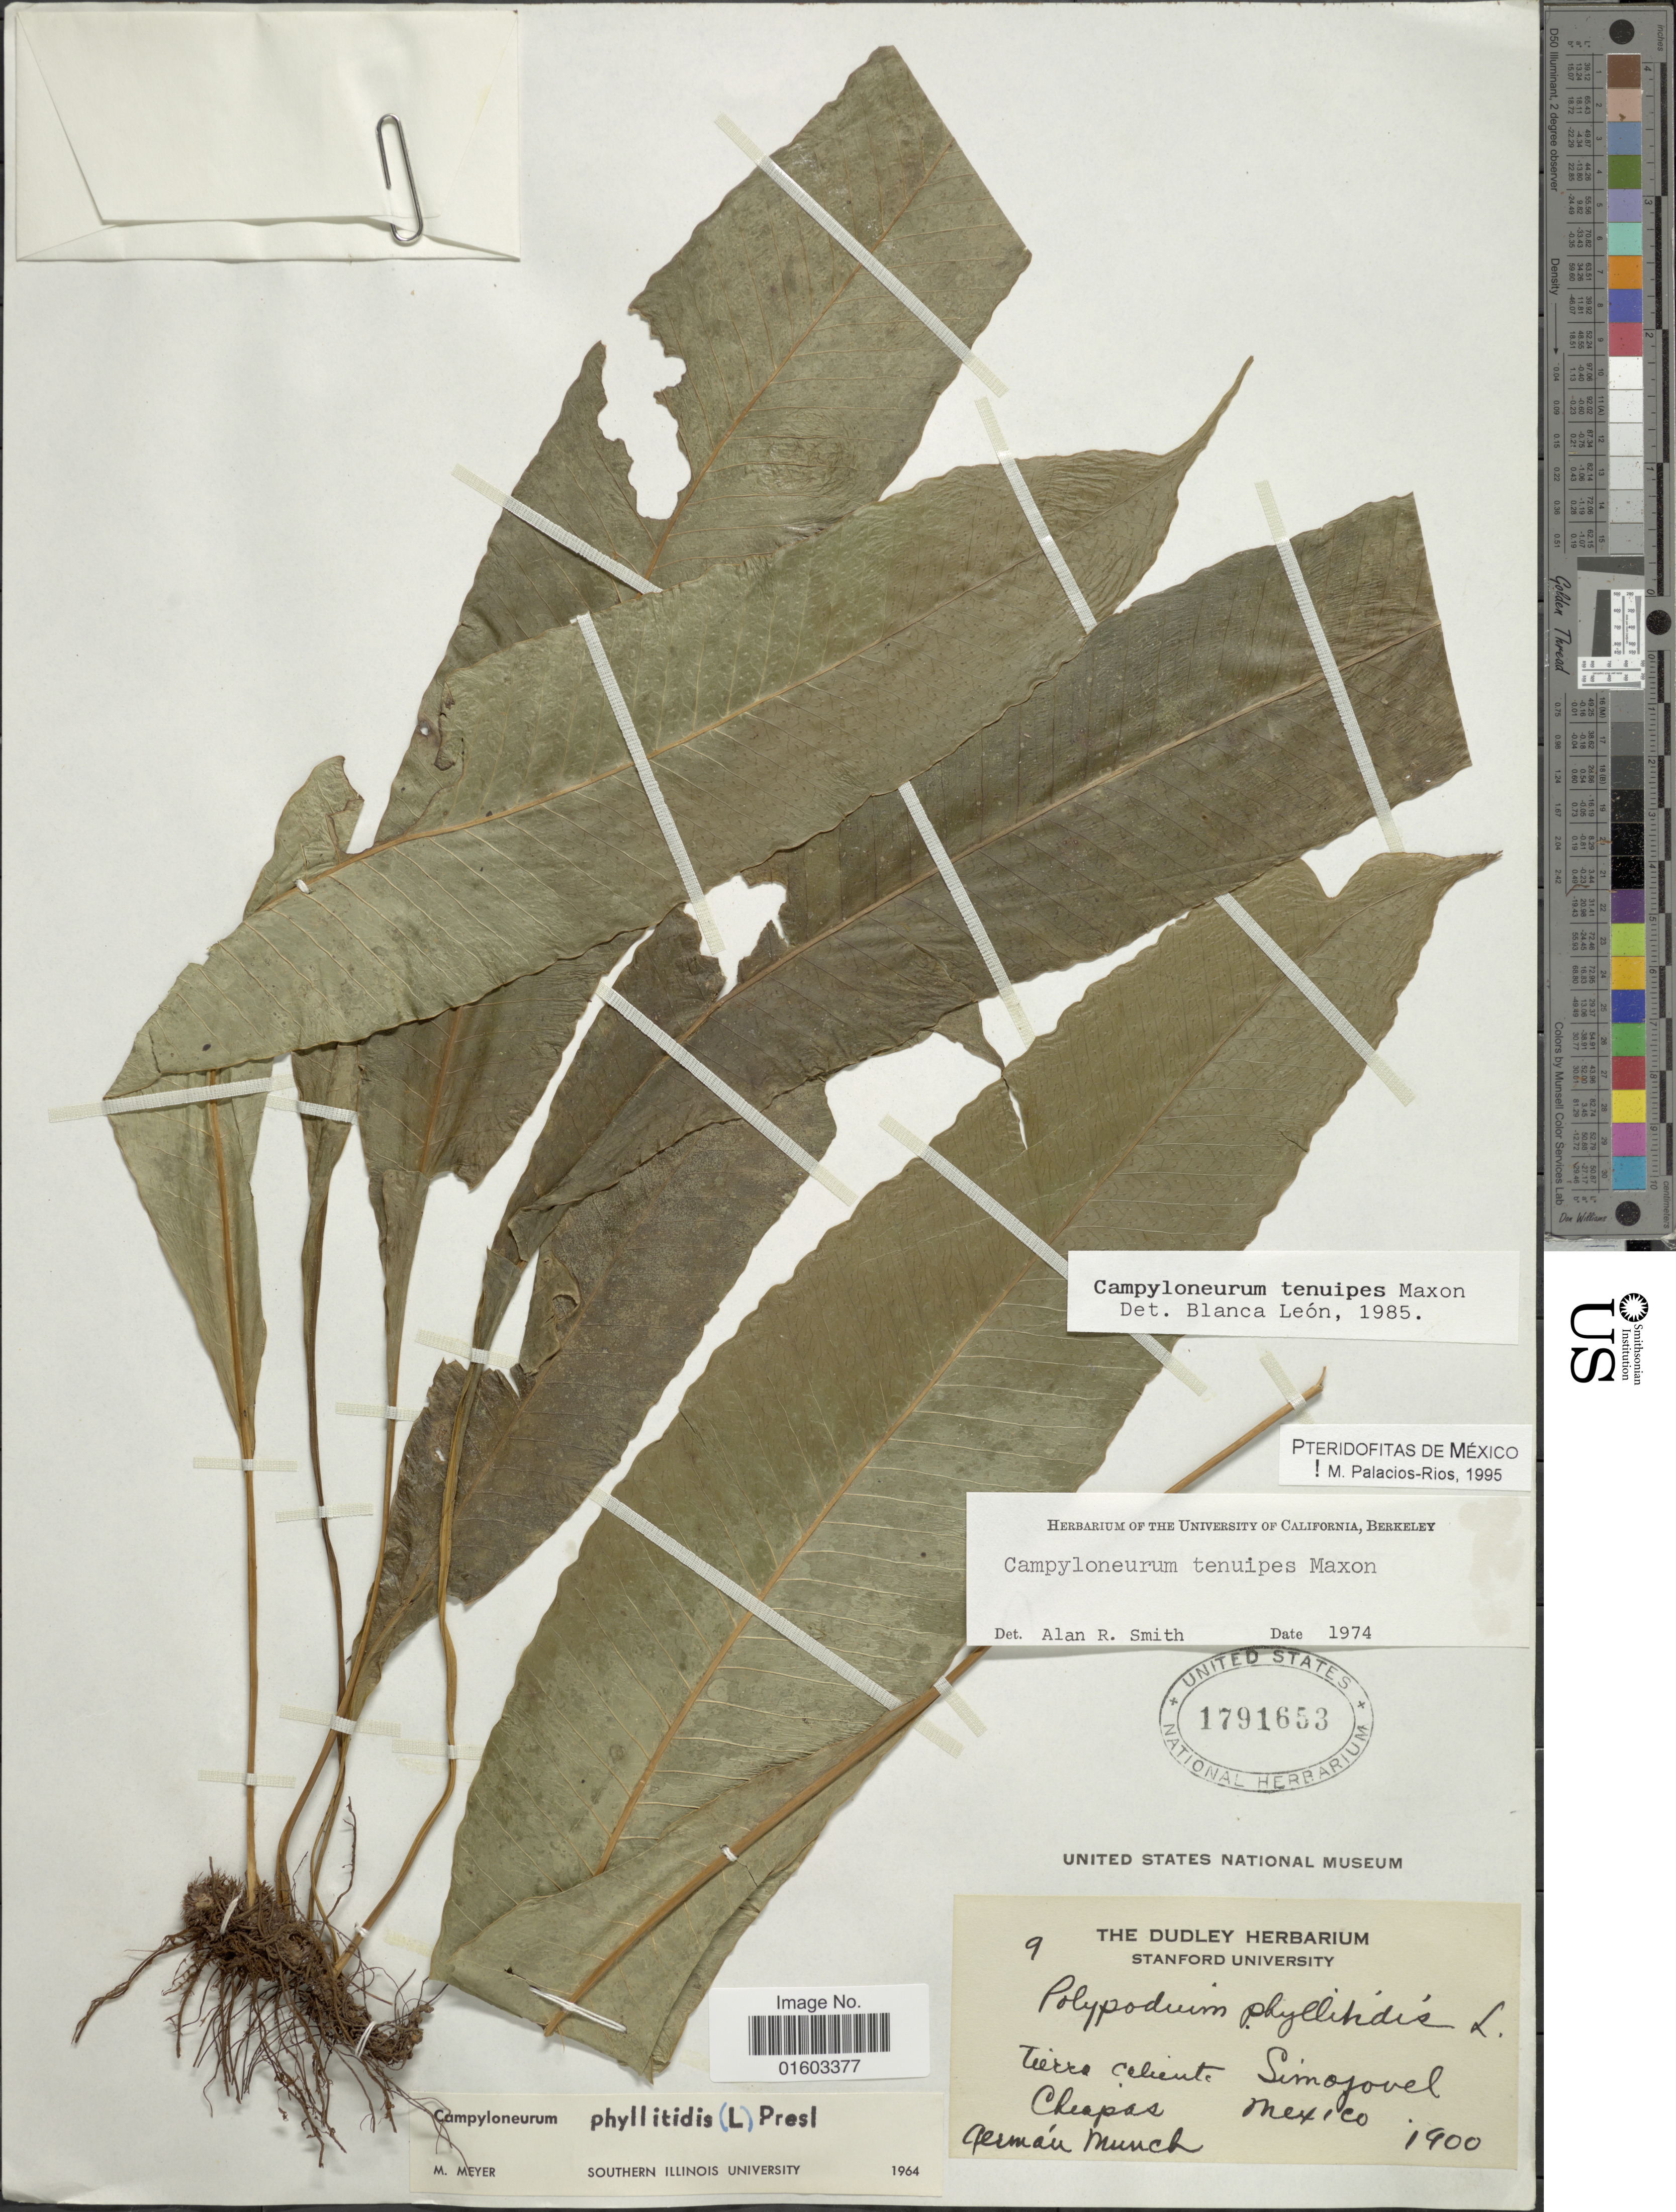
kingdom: Plantae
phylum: Tracheophyta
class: Polypodiopsida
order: Polypodiales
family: Polypodiaceae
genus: Campyloneurum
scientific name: Campyloneurum tenuipes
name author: Maxon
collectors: G. Munch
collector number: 9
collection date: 1900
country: Mexico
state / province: Chiapas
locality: Tierra Celiente, Simojovel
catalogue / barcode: US 1791653